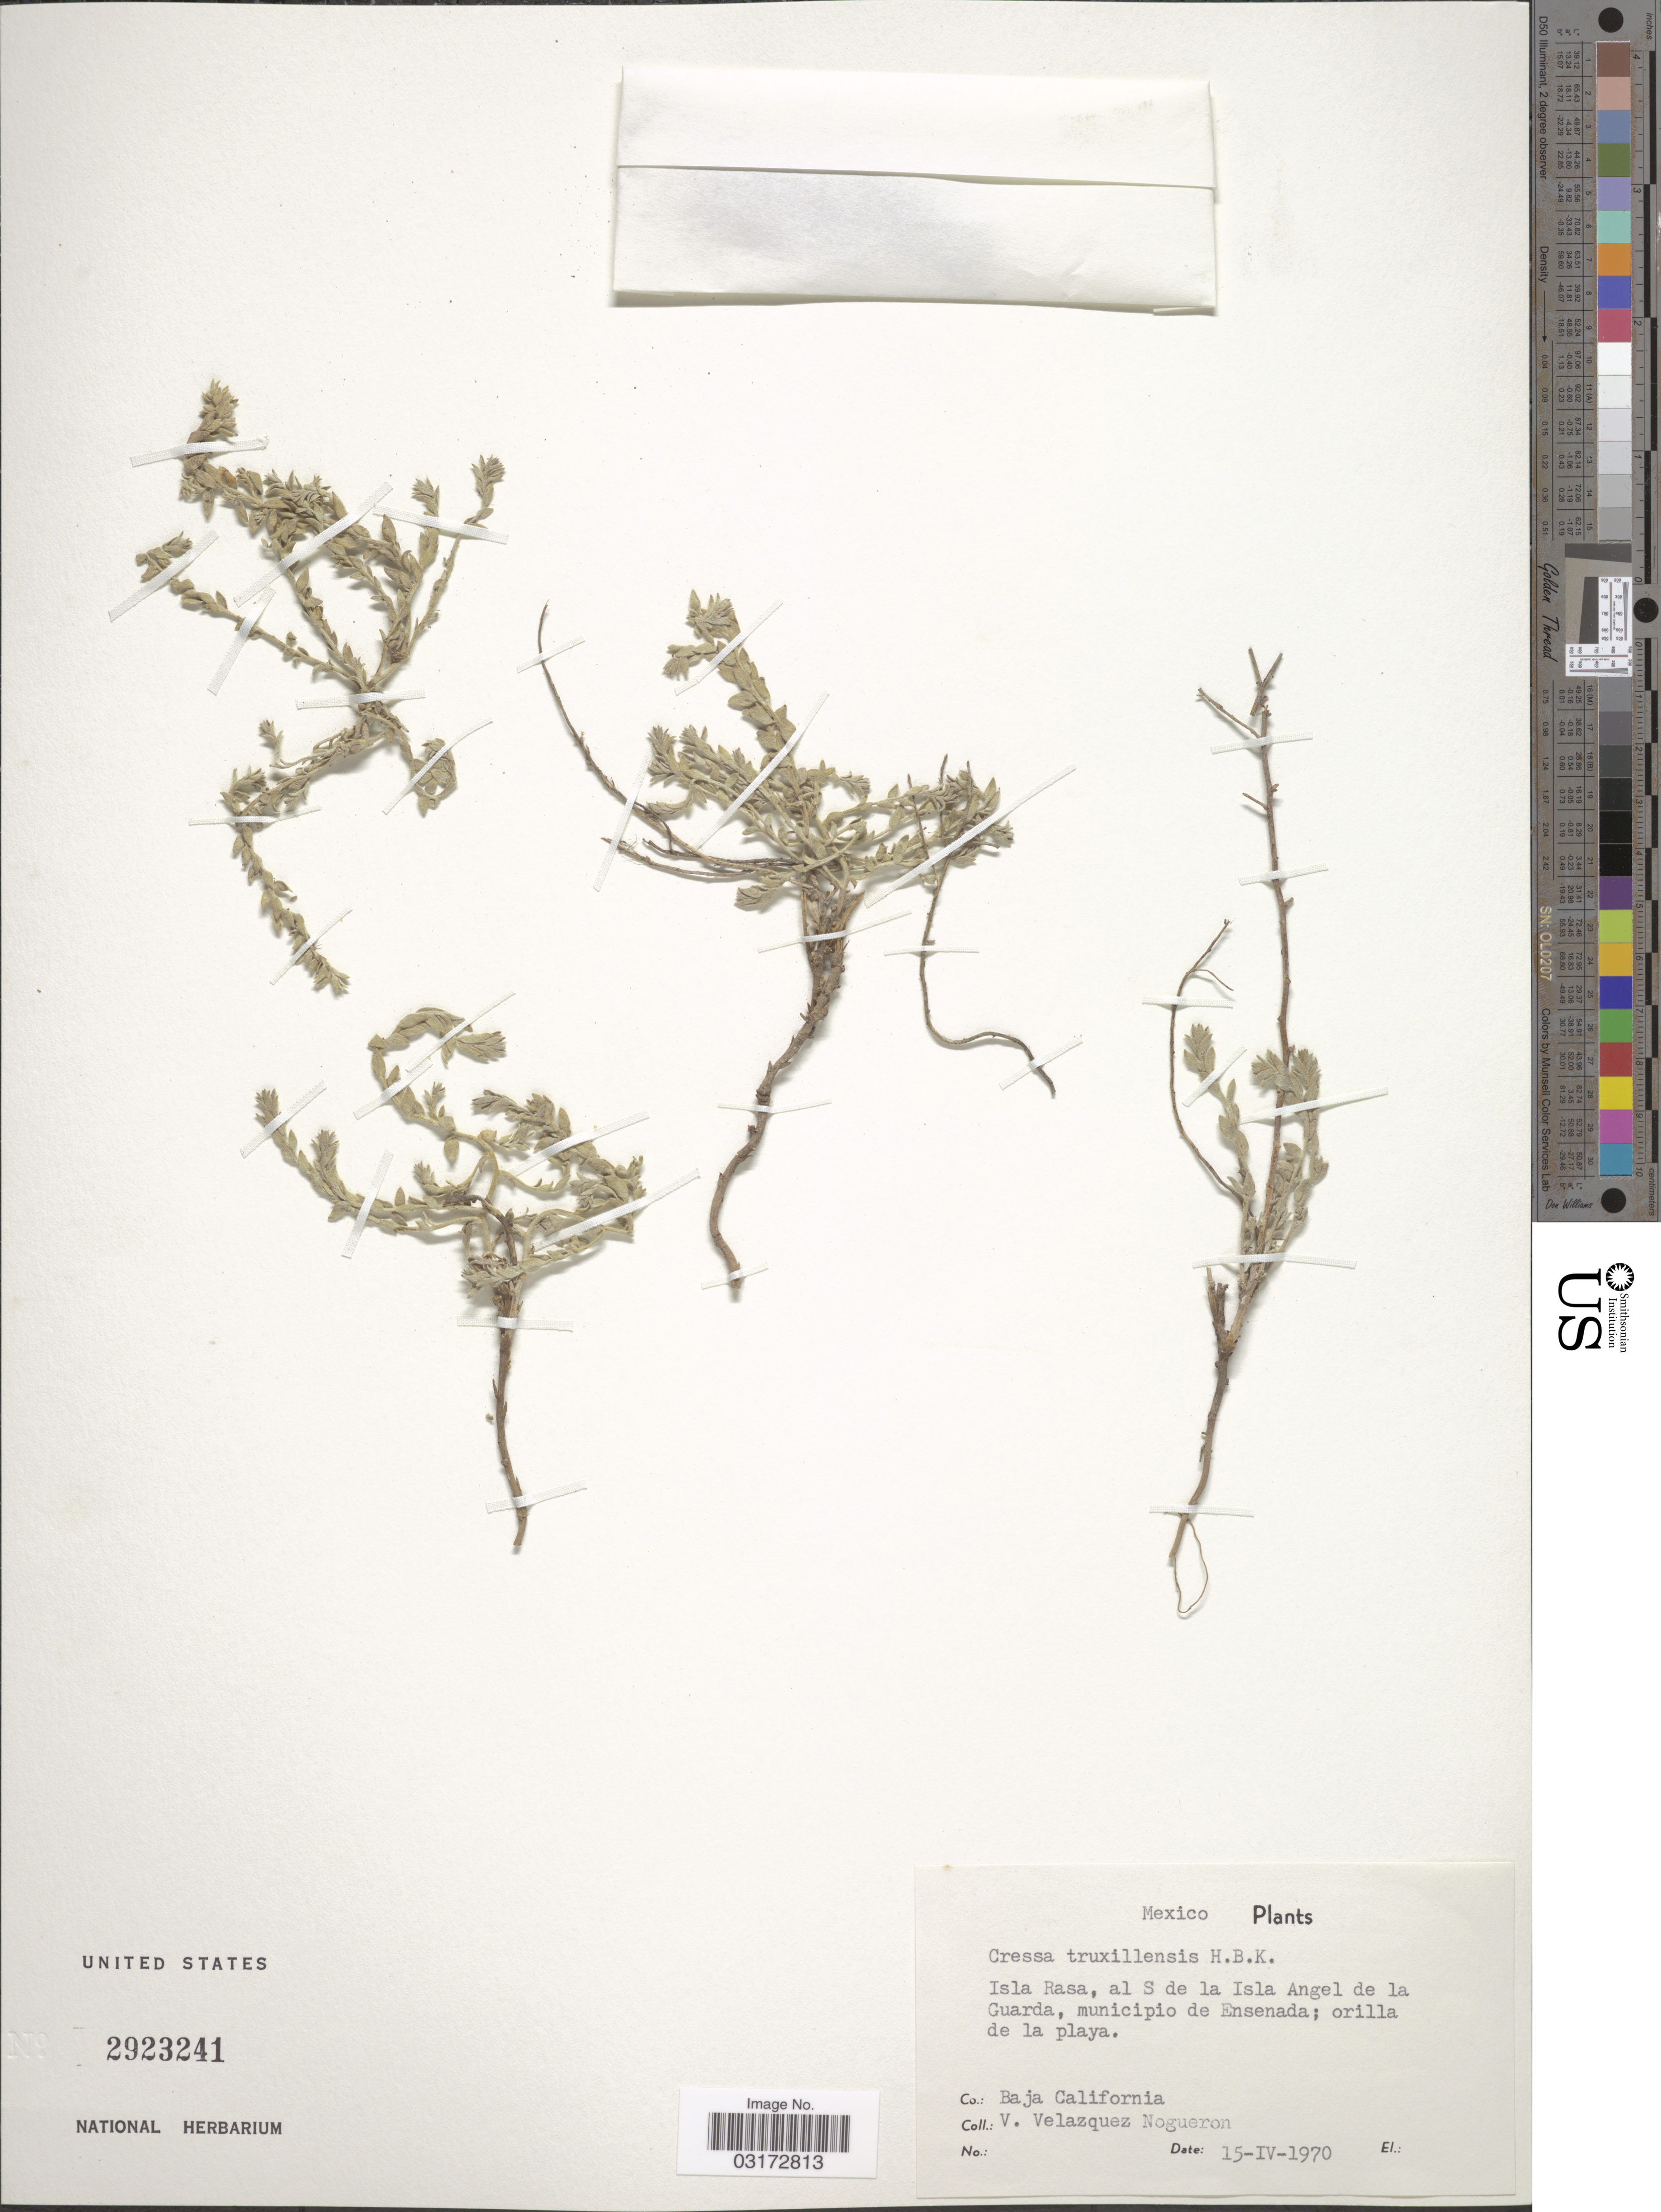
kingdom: Plantae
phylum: Tracheophyta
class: Magnoliopsida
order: Solanales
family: Convolvulaceae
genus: Cressa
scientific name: Cressa truxillensis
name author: Kunth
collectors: V. Velazquez Nogueron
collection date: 1970-04-15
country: Mexico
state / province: Baja California Norte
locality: Isla Rasa, al S de la Isla Angel de la Guarda, municipio de Ensenada; orilla de la playa.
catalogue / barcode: US 2923241